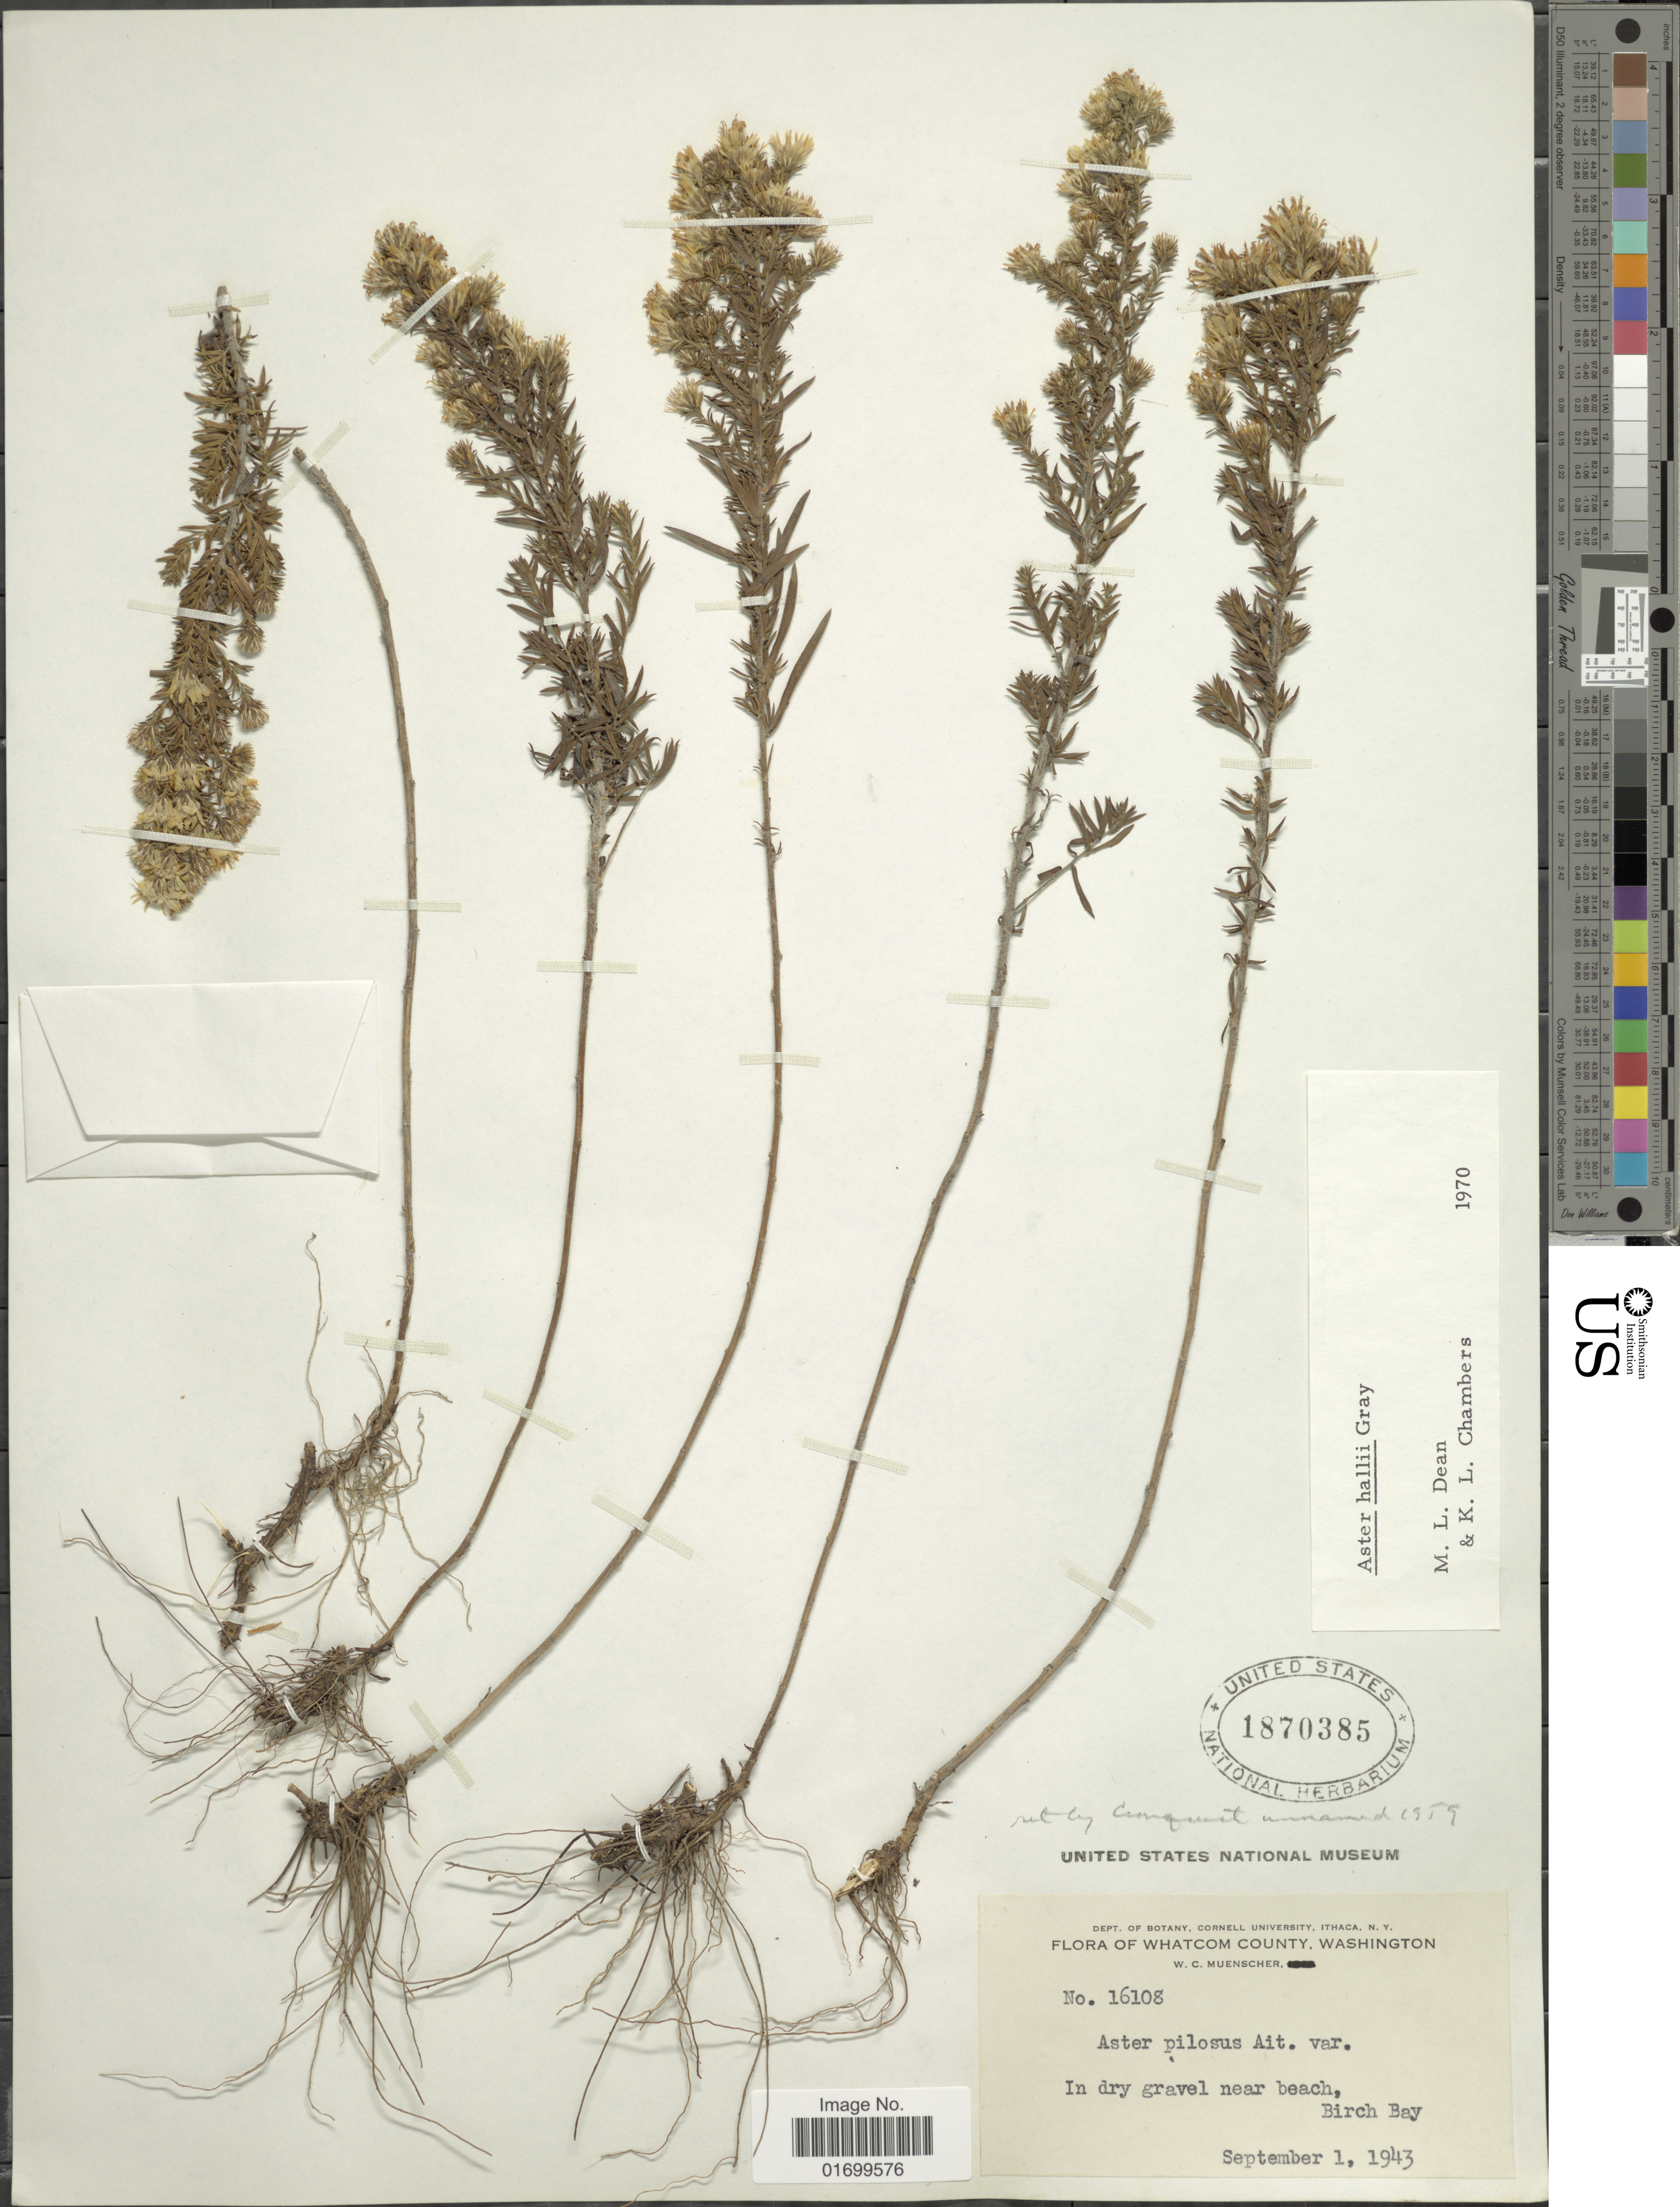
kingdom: Plantae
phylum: Tracheophyta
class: Magnoliopsida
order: Asterales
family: Asteraceae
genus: Symphyotrichum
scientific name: Symphyotrichum hallii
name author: (A. Gray) G.L. Nesom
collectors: W. Muenscher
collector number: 16108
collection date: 1943-09-01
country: United States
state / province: Washington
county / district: Whatcom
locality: Whatcom County, in dry gravel near beach, Birch Bay.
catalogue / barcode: US 1870385